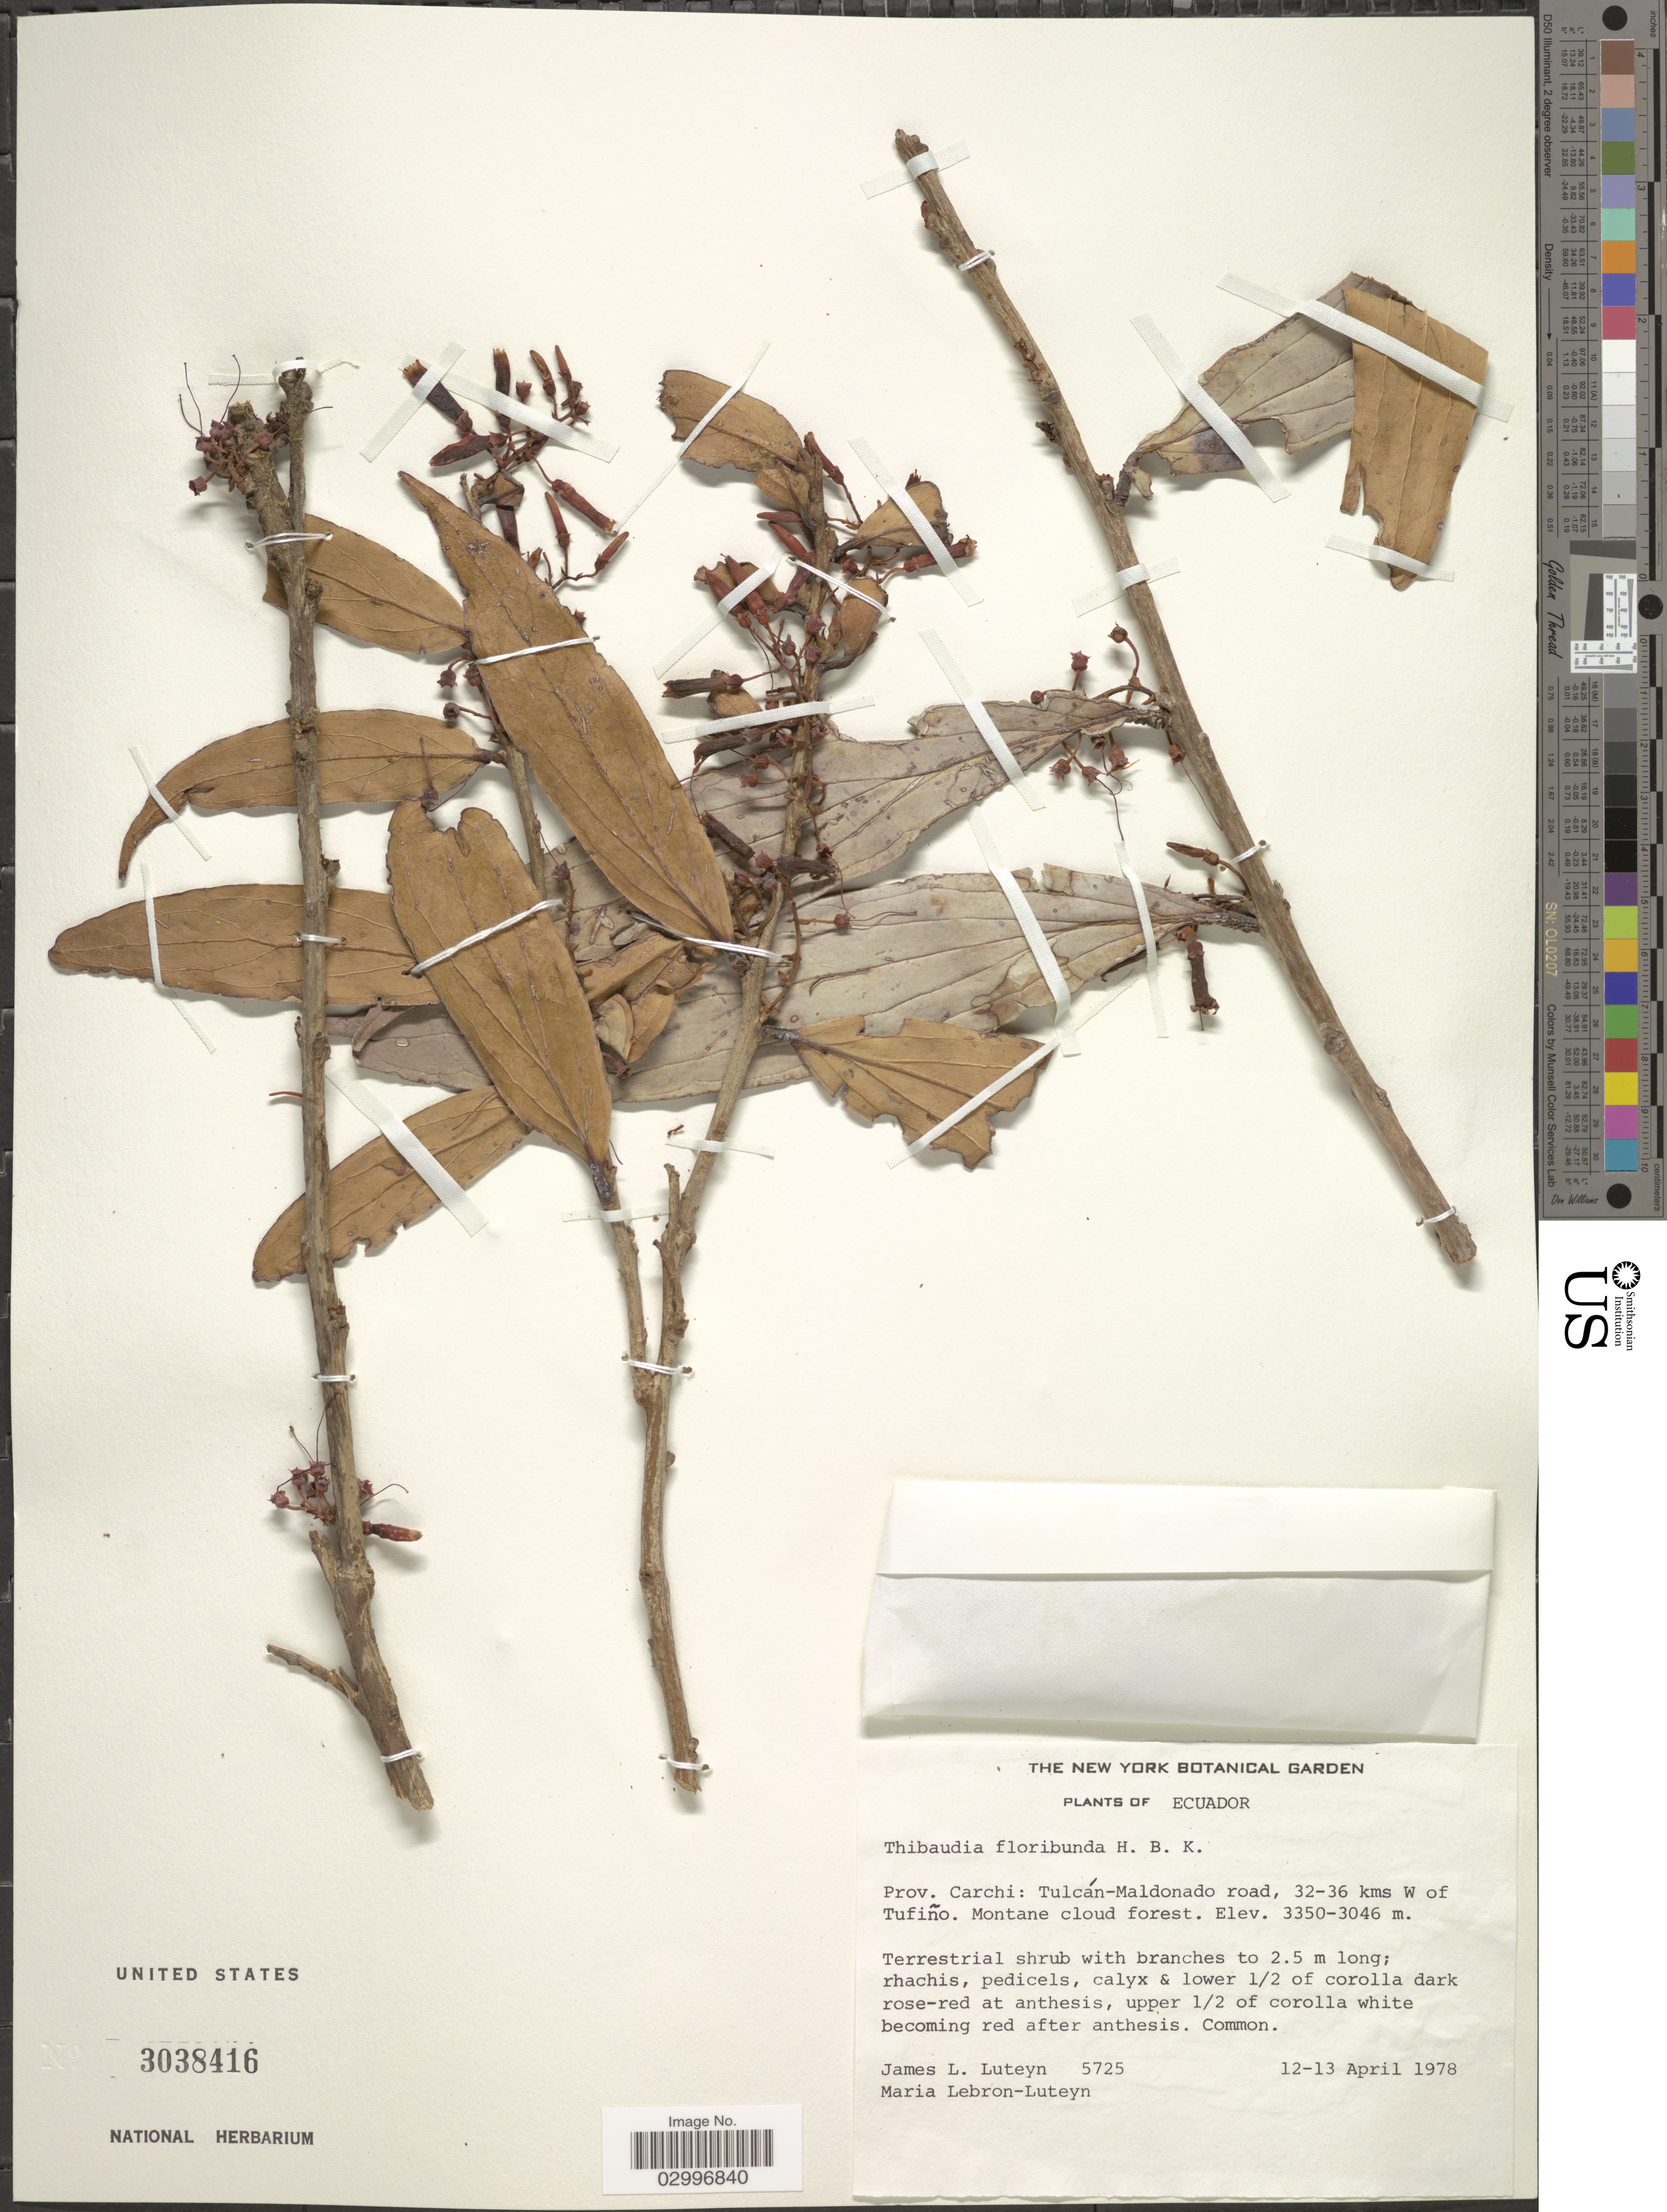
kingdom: Plantae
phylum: Tracheophyta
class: Magnoliopsida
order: Ericales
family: Ericaceae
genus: Thibaudia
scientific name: Thibaudia floribunda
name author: Kunth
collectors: J. Luteyn & M. L. Lebrón-Luteyn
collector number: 5725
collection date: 1978-04-12/1978-04-13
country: Ecuador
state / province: Carchi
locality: Tulcán-Maldonado road, 32-36 kms W of Tufiño.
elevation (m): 3046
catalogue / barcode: US 3038416